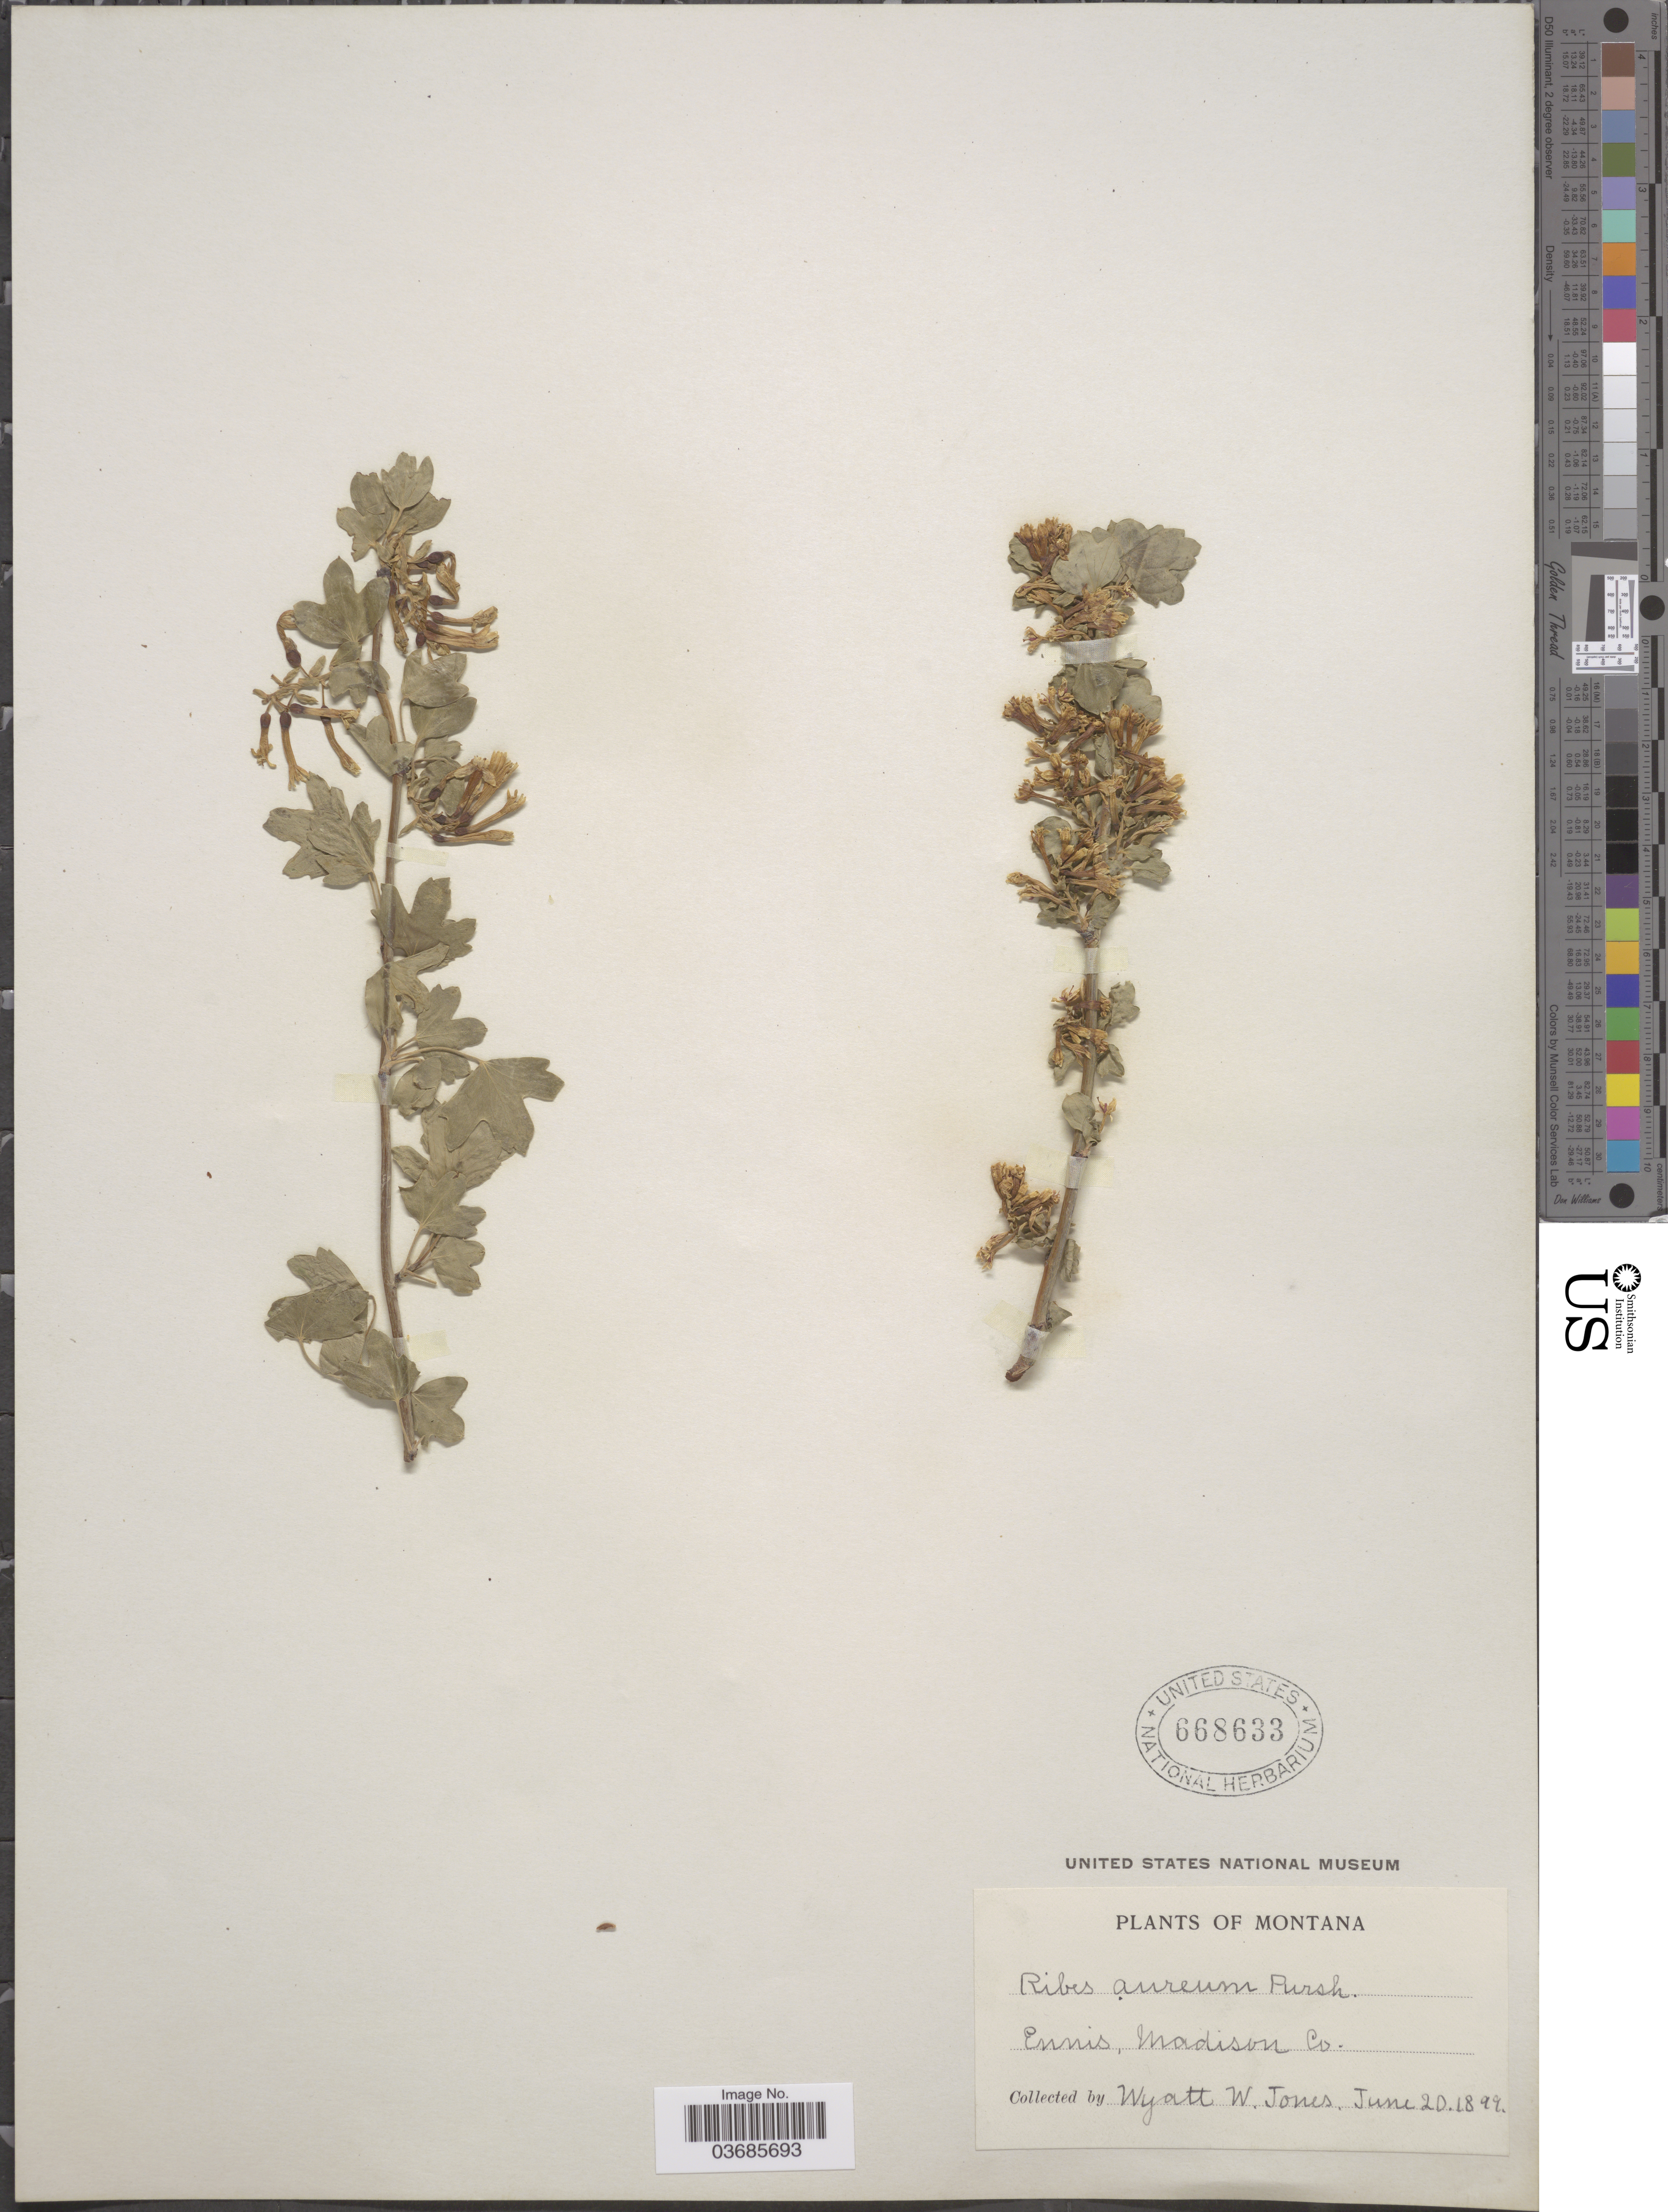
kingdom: Plantae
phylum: Tracheophyta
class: Magnoliopsida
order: Saxifragales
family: Grossulariaceae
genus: Ribes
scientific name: Ribes aureum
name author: Pursh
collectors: W. W. Jones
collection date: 1899-06-20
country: United States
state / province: Montana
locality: Ennis, Madison Co.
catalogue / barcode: US 668633